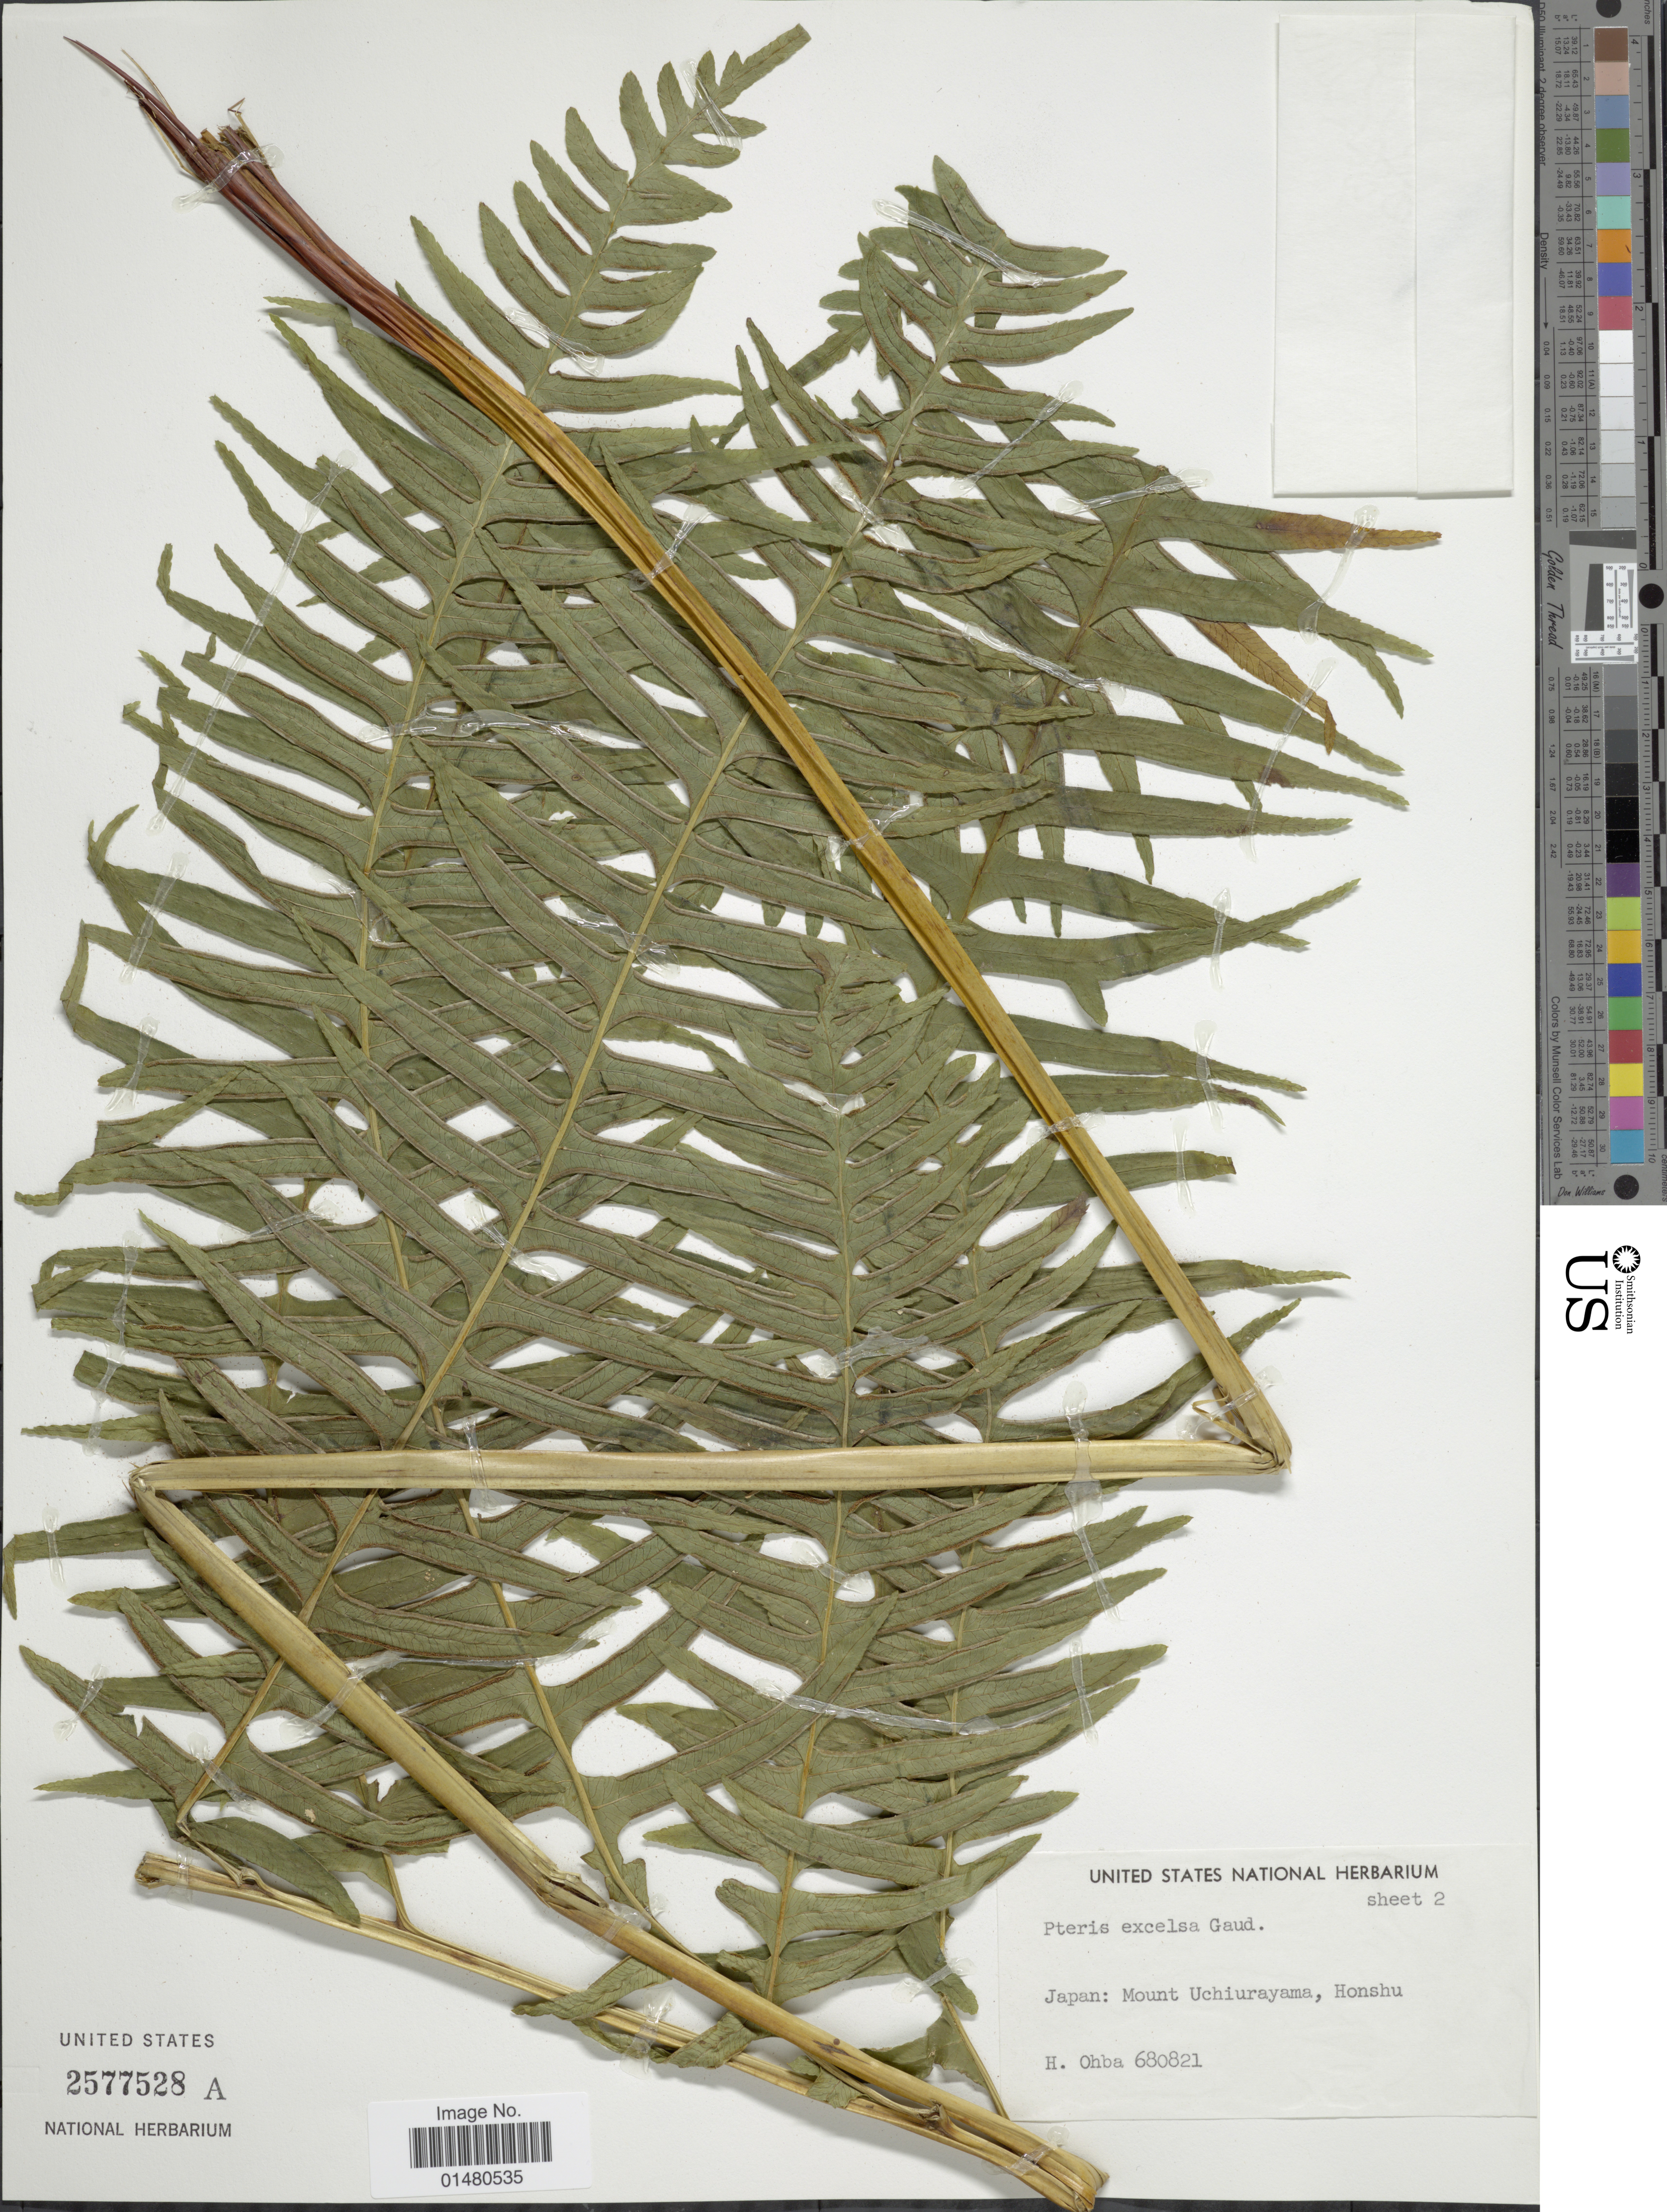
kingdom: Plantae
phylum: Tracheophyta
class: Polypodiopsida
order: Polypodiales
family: Pteridaceae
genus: Pteris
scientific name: Pteris excelsa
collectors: H. Ohba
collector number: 680821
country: Japan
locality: Mount Uchiurayama, Honshu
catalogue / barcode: US 2577528A